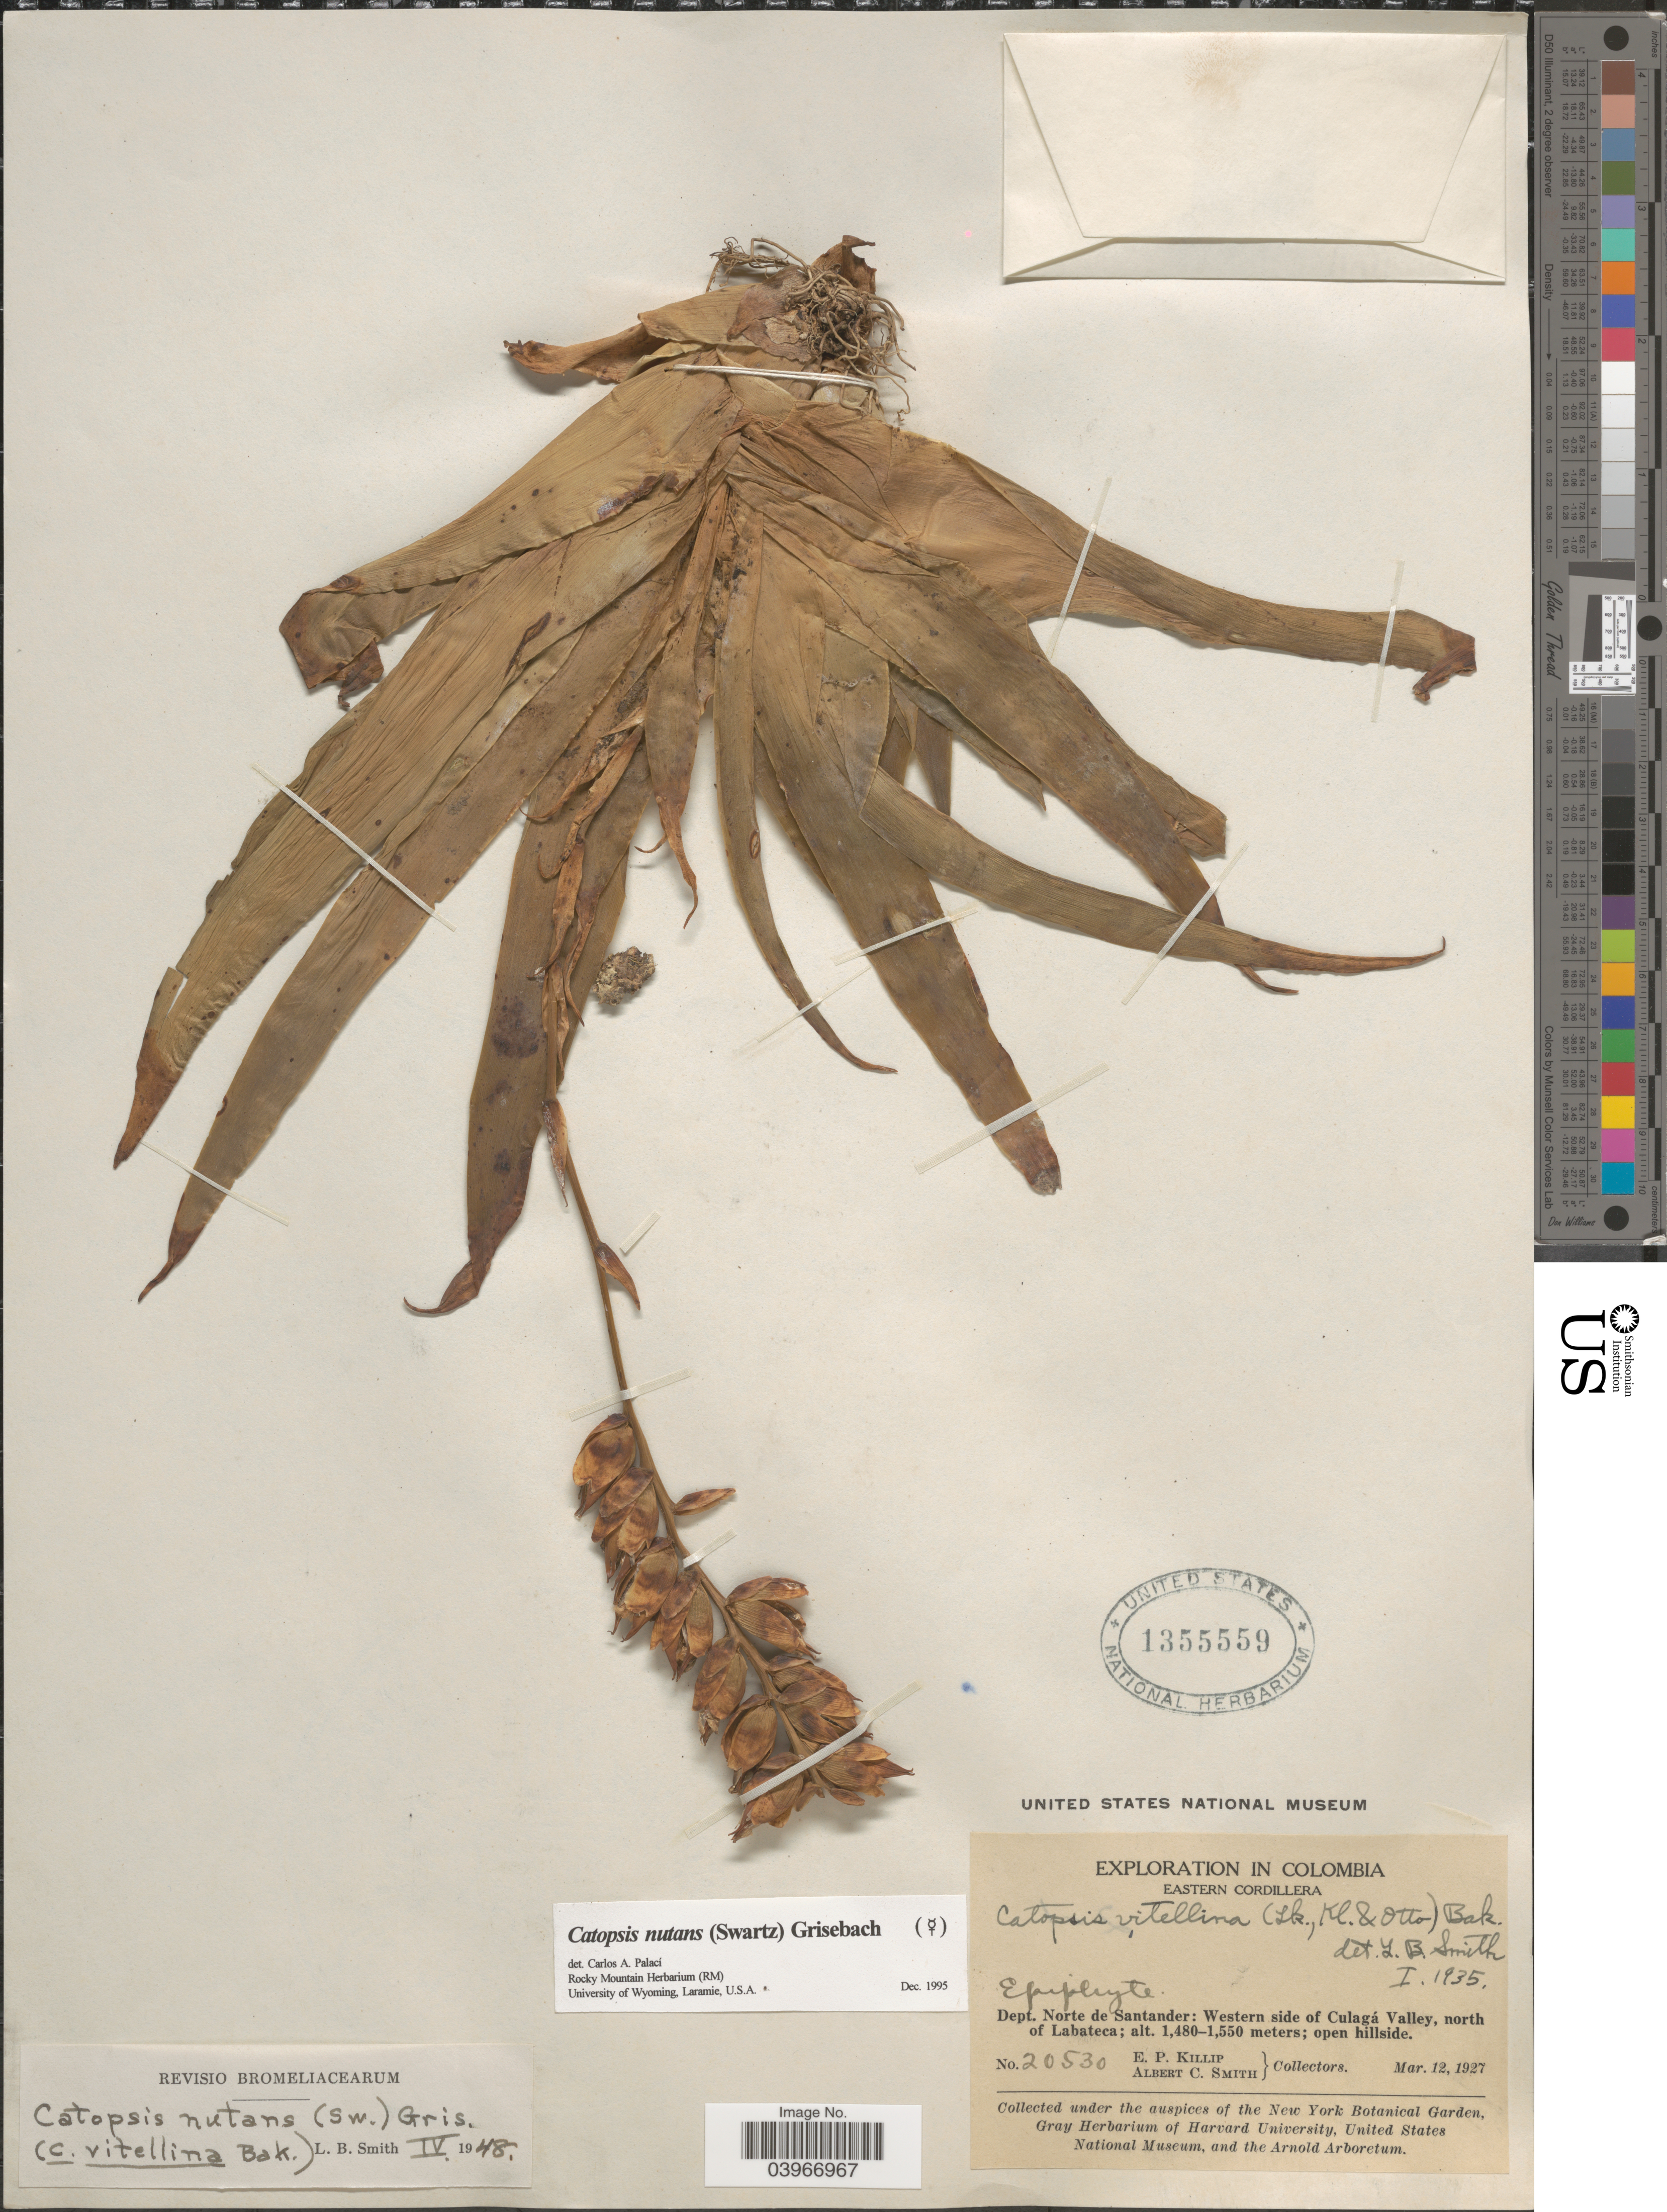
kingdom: Plantae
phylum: Tracheophyta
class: Liliopsida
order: Poales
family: Bromeliaceae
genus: Catopsis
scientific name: Catopsis nutans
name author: (Sw.) Griseb.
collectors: E. P. Killip & A. C. Smith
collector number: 20530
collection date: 1927-03-12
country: Colombia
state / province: Norte de Santander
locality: Eastern Cordillera. Dept. Norte de Santander: Western side of Culagá Valley, north of Labateca.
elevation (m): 1480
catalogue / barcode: US 1355559